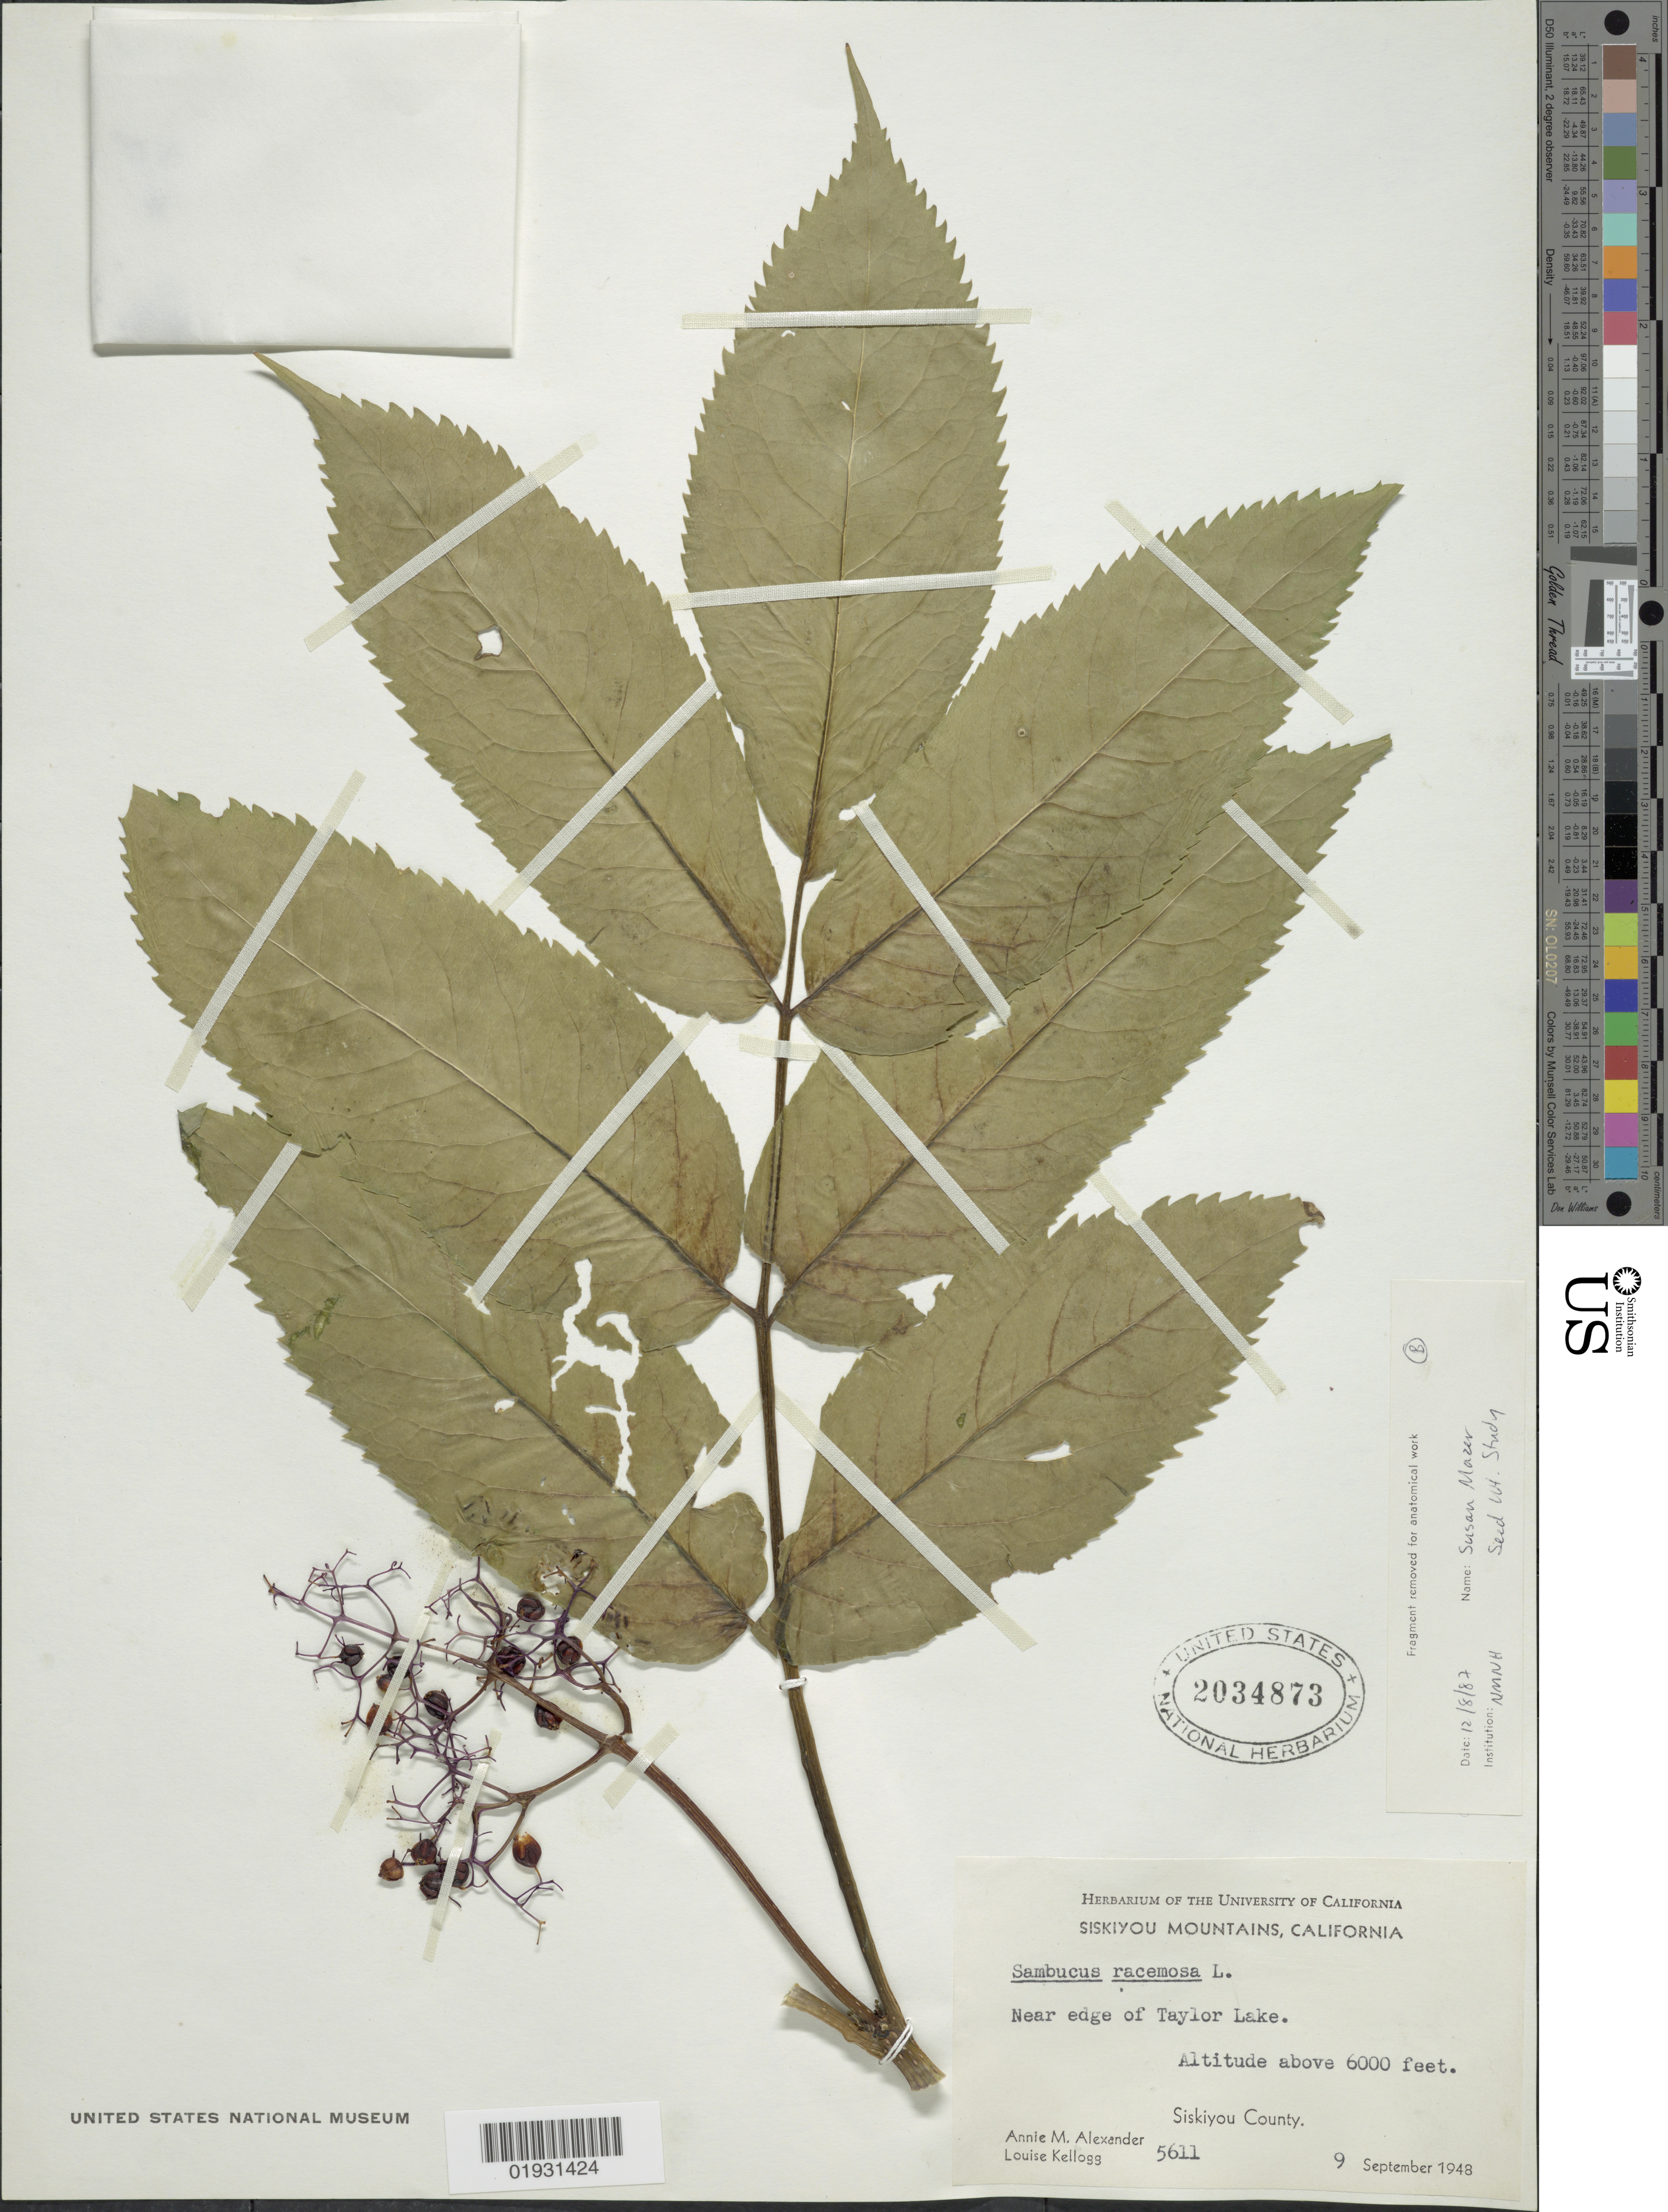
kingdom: Plantae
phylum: Tracheophyta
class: Magnoliopsida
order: Dipsacales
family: Viburnaceae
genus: Sambucus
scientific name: Sambucus racemosa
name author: L.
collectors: A. M. Alexander & L. Kellogg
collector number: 5611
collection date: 1948-09-09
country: United States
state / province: California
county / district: Siskiyou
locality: Siskiyou Mountains. Near edge of Taylor Lake. Siskiyou County.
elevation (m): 1829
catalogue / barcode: US 2034873